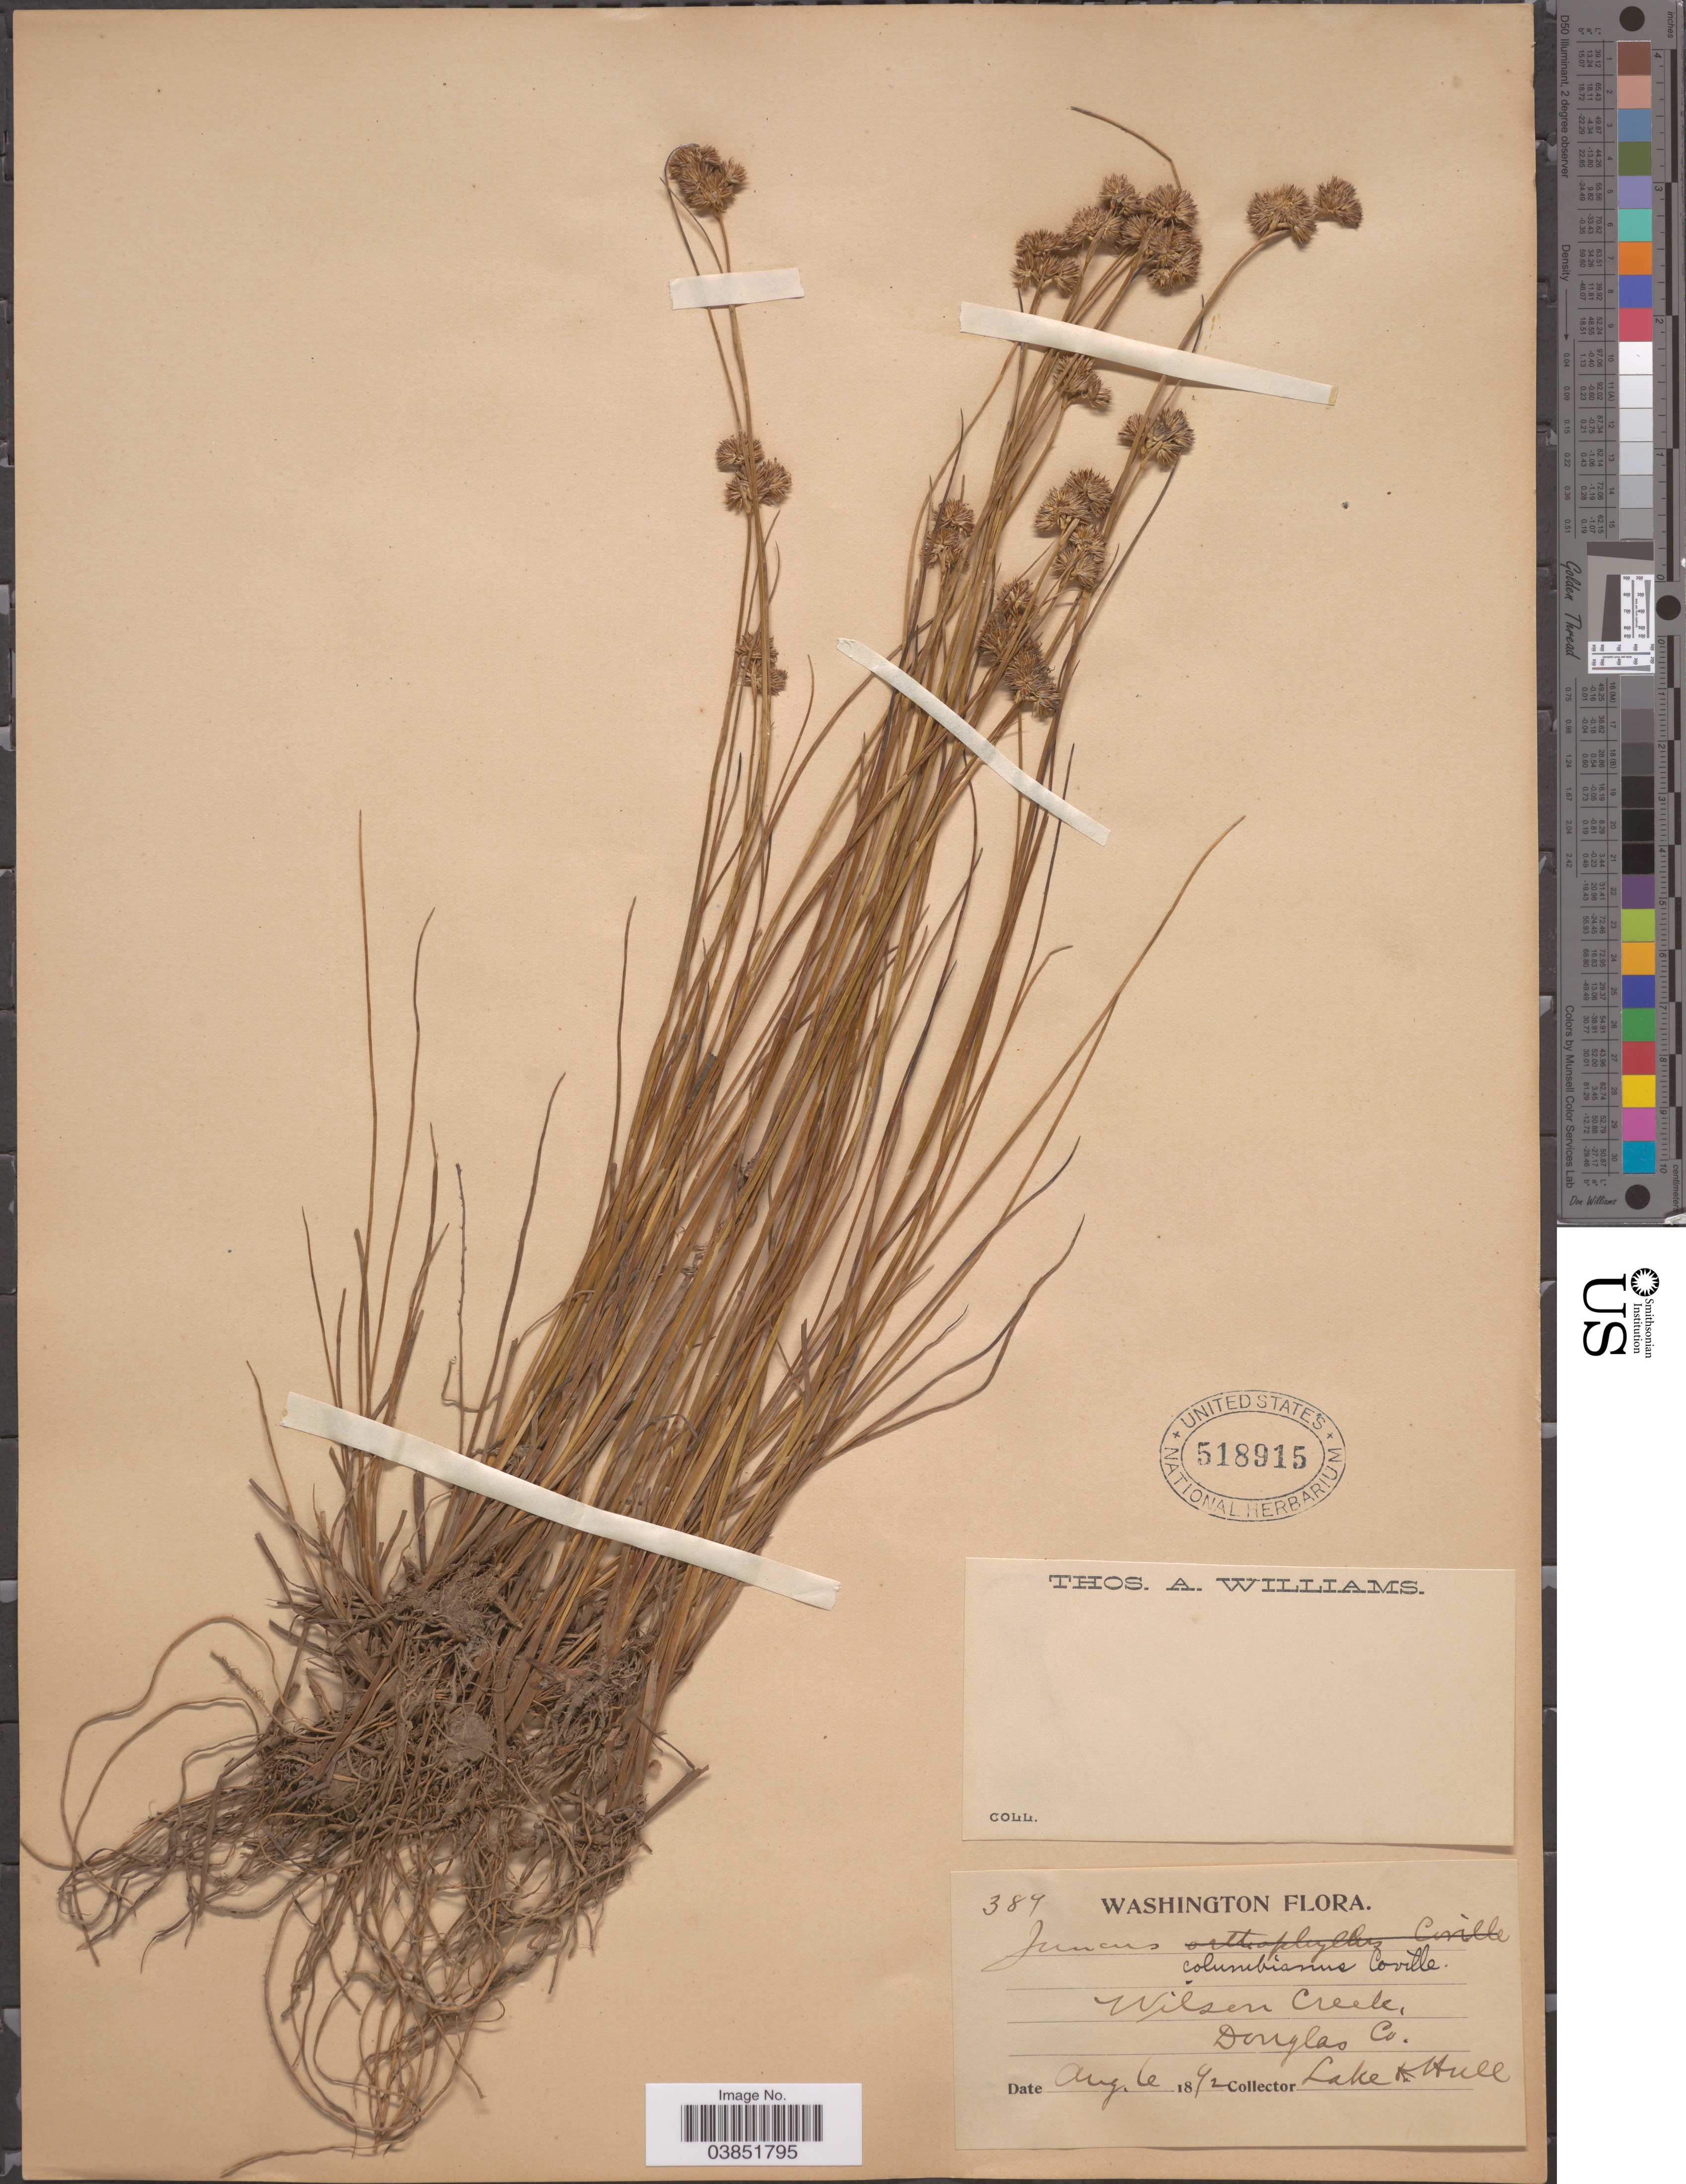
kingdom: Plantae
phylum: Tracheophyta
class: Liliopsida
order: Poales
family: Juncaceae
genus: Juncus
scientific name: Juncus columbianus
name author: Coville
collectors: Lake & Hull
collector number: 389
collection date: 1892-08-06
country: United States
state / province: Washington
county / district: Douglas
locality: Wilsen Creek, Douglas Co.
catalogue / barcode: US 518915